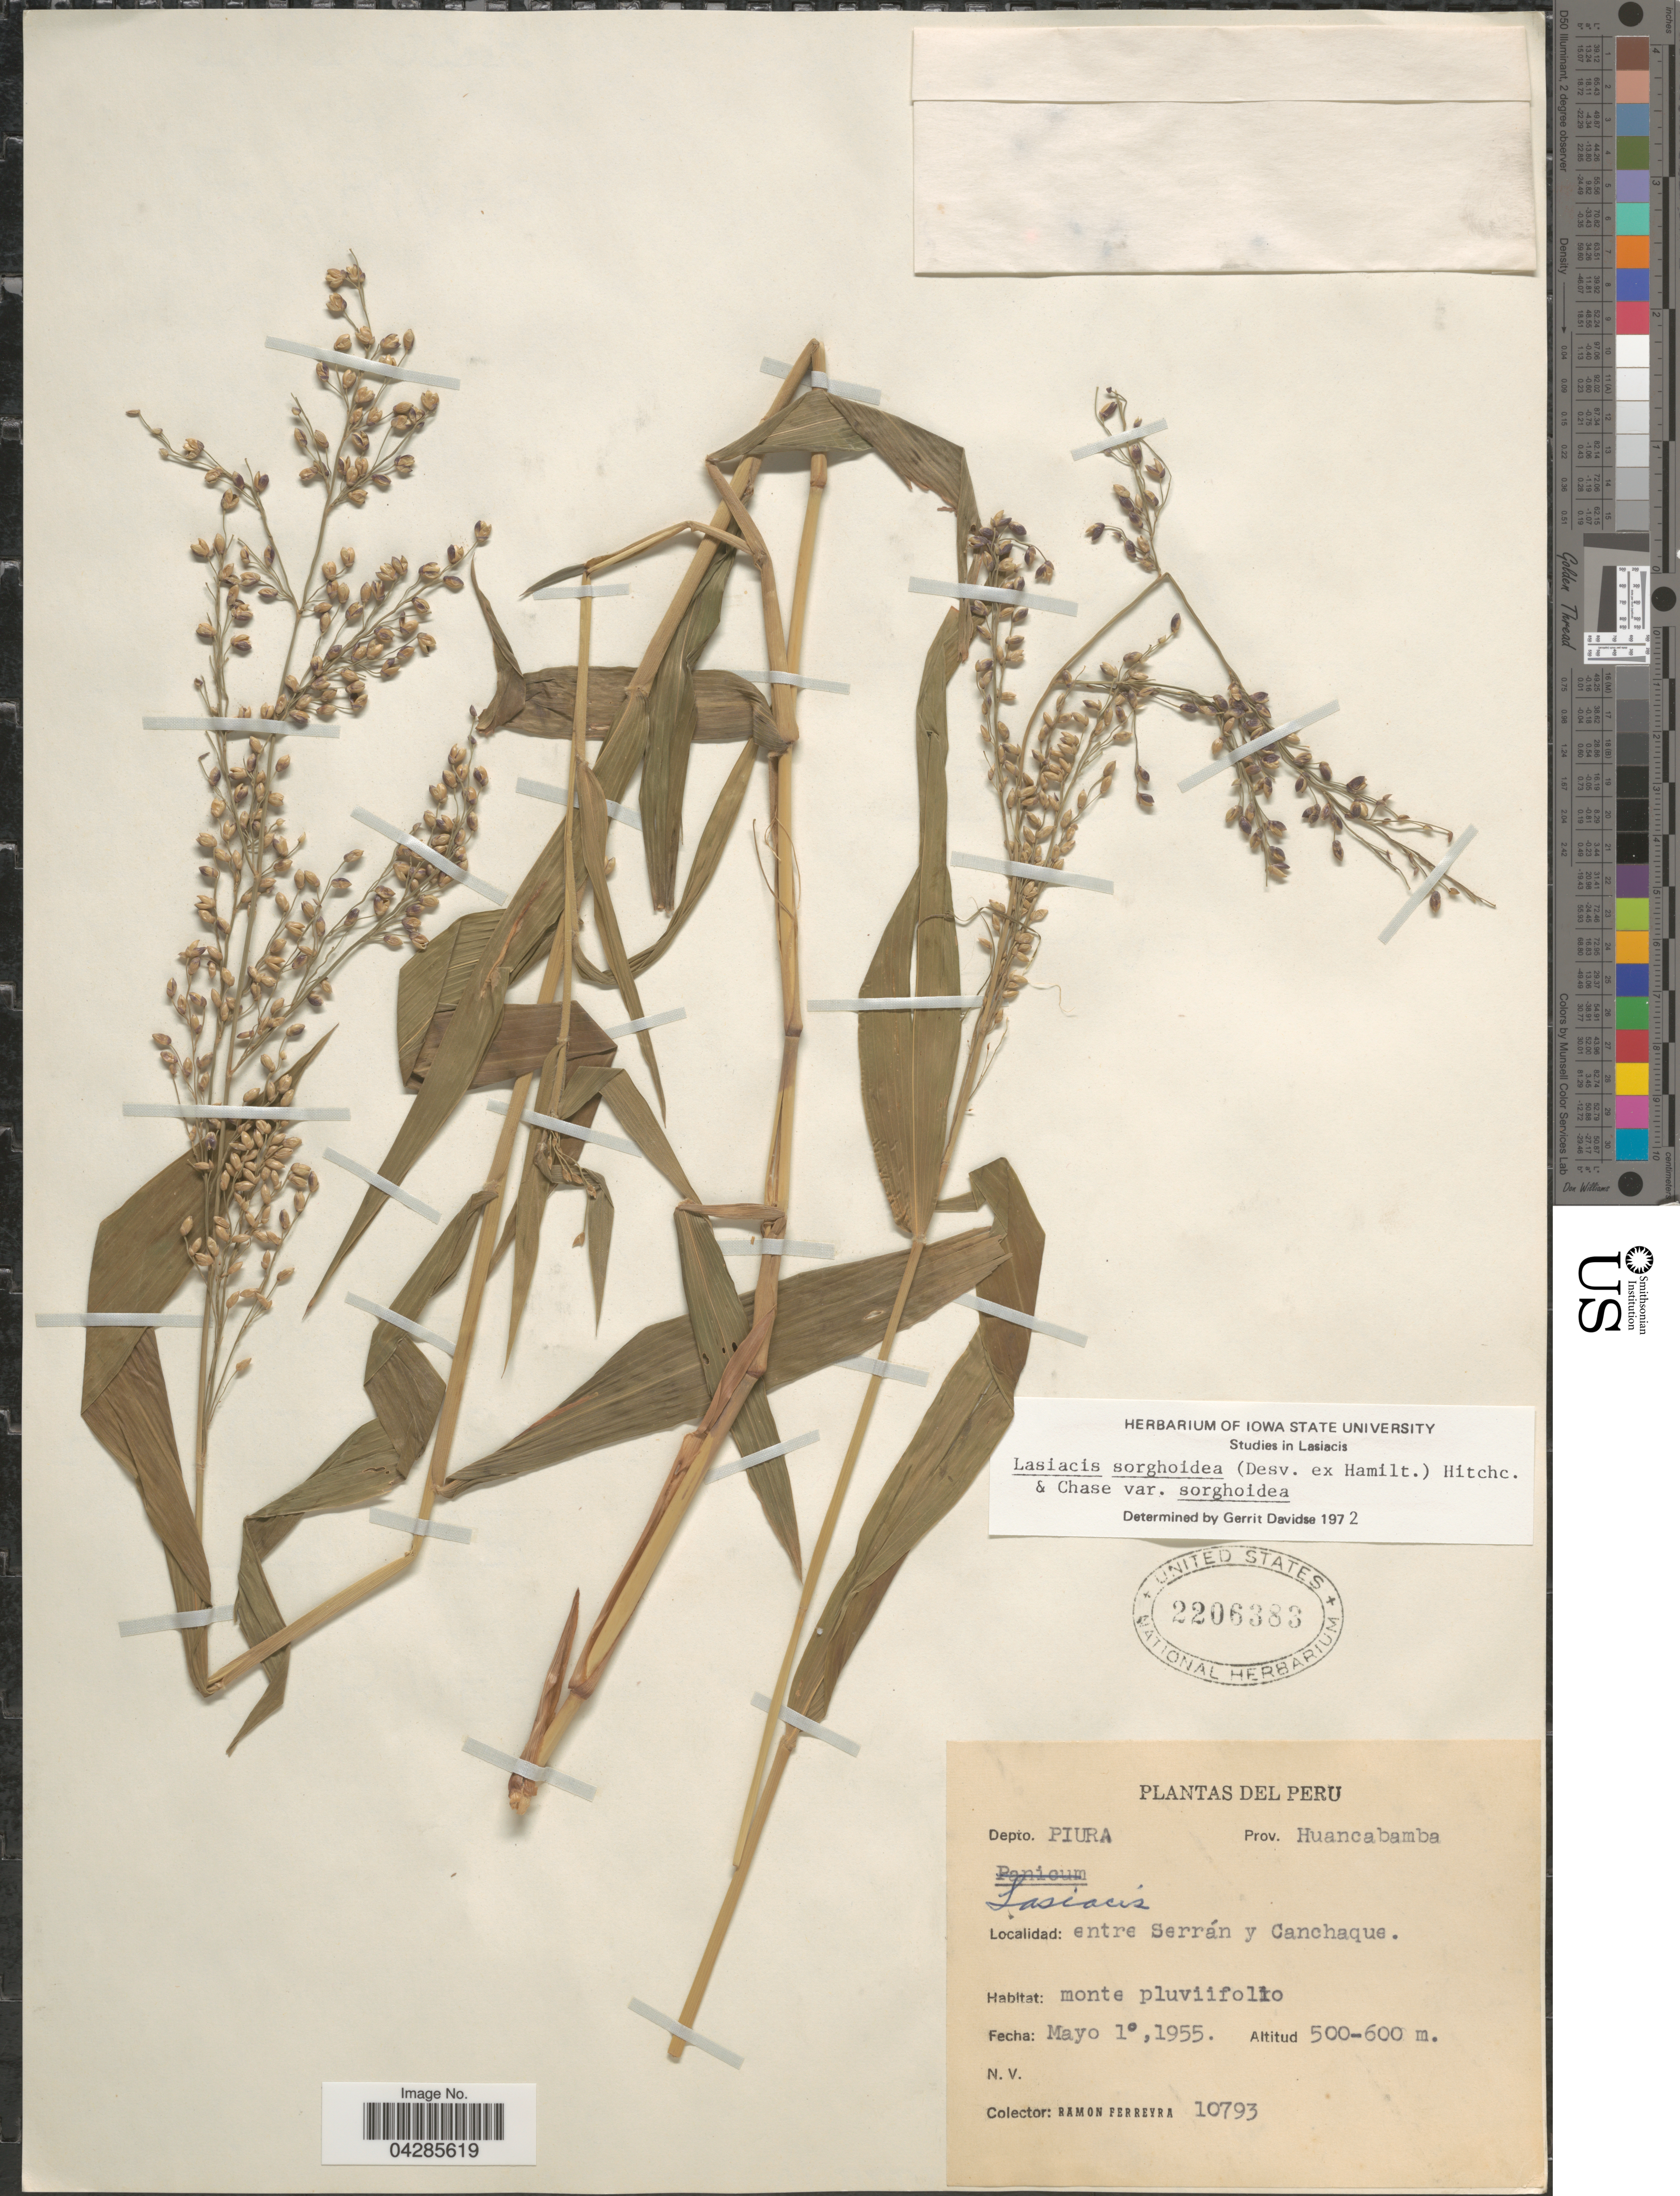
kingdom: Plantae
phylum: Tracheophyta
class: Liliopsida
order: Poales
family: Poaceae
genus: Lasiacis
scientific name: Lasiacis sorghoidea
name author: (Desv. ex Ham.) Hitchc. & Chase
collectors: R. A. Ferreyra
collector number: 10793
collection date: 1955-05-01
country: Peru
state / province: Piura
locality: Depto. Piura. Prov. Huancabamba. Entre Serrán y Canchaque.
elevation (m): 500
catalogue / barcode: US 2206383